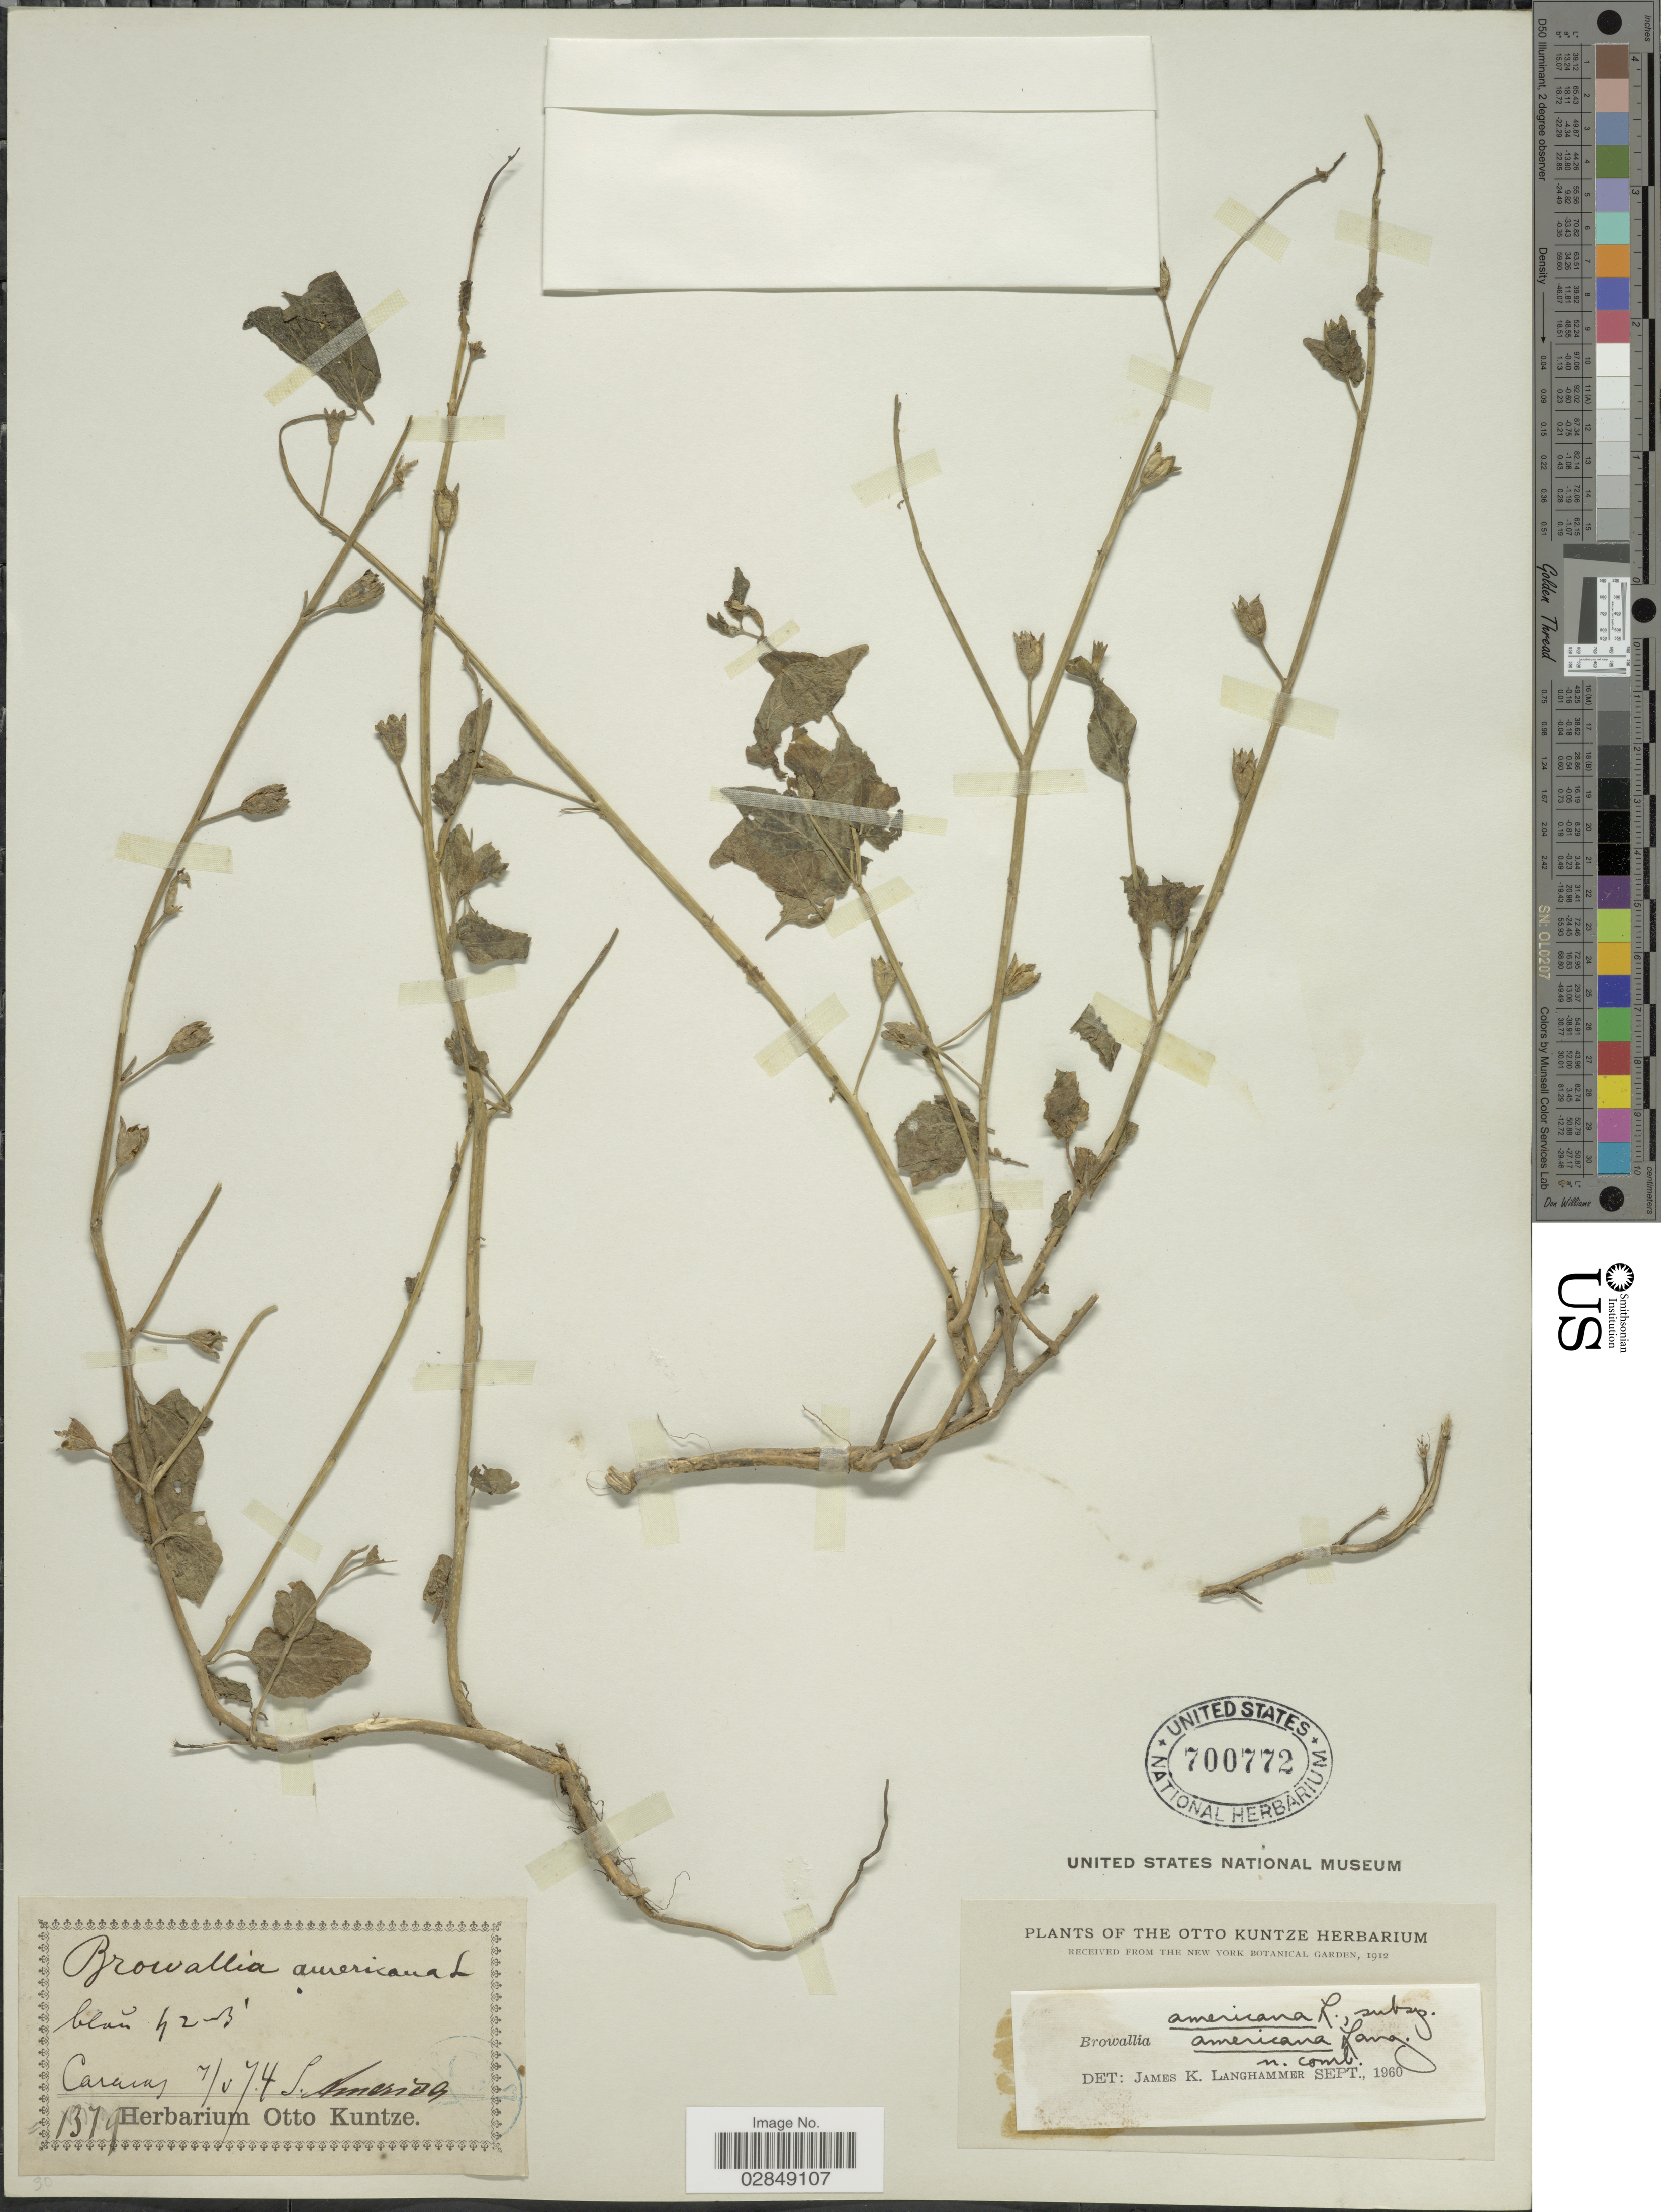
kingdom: Plantae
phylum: Tracheophyta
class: Magnoliopsida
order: Solanales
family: Solanaceae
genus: Browallia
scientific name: Browallia americana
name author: L.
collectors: ex herb. Otto Kuntze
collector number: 1379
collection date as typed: Transcribed d/m/y: 7/5/74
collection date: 1874-05-07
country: Venezuela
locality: Caracas. S. America.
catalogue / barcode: US 700772